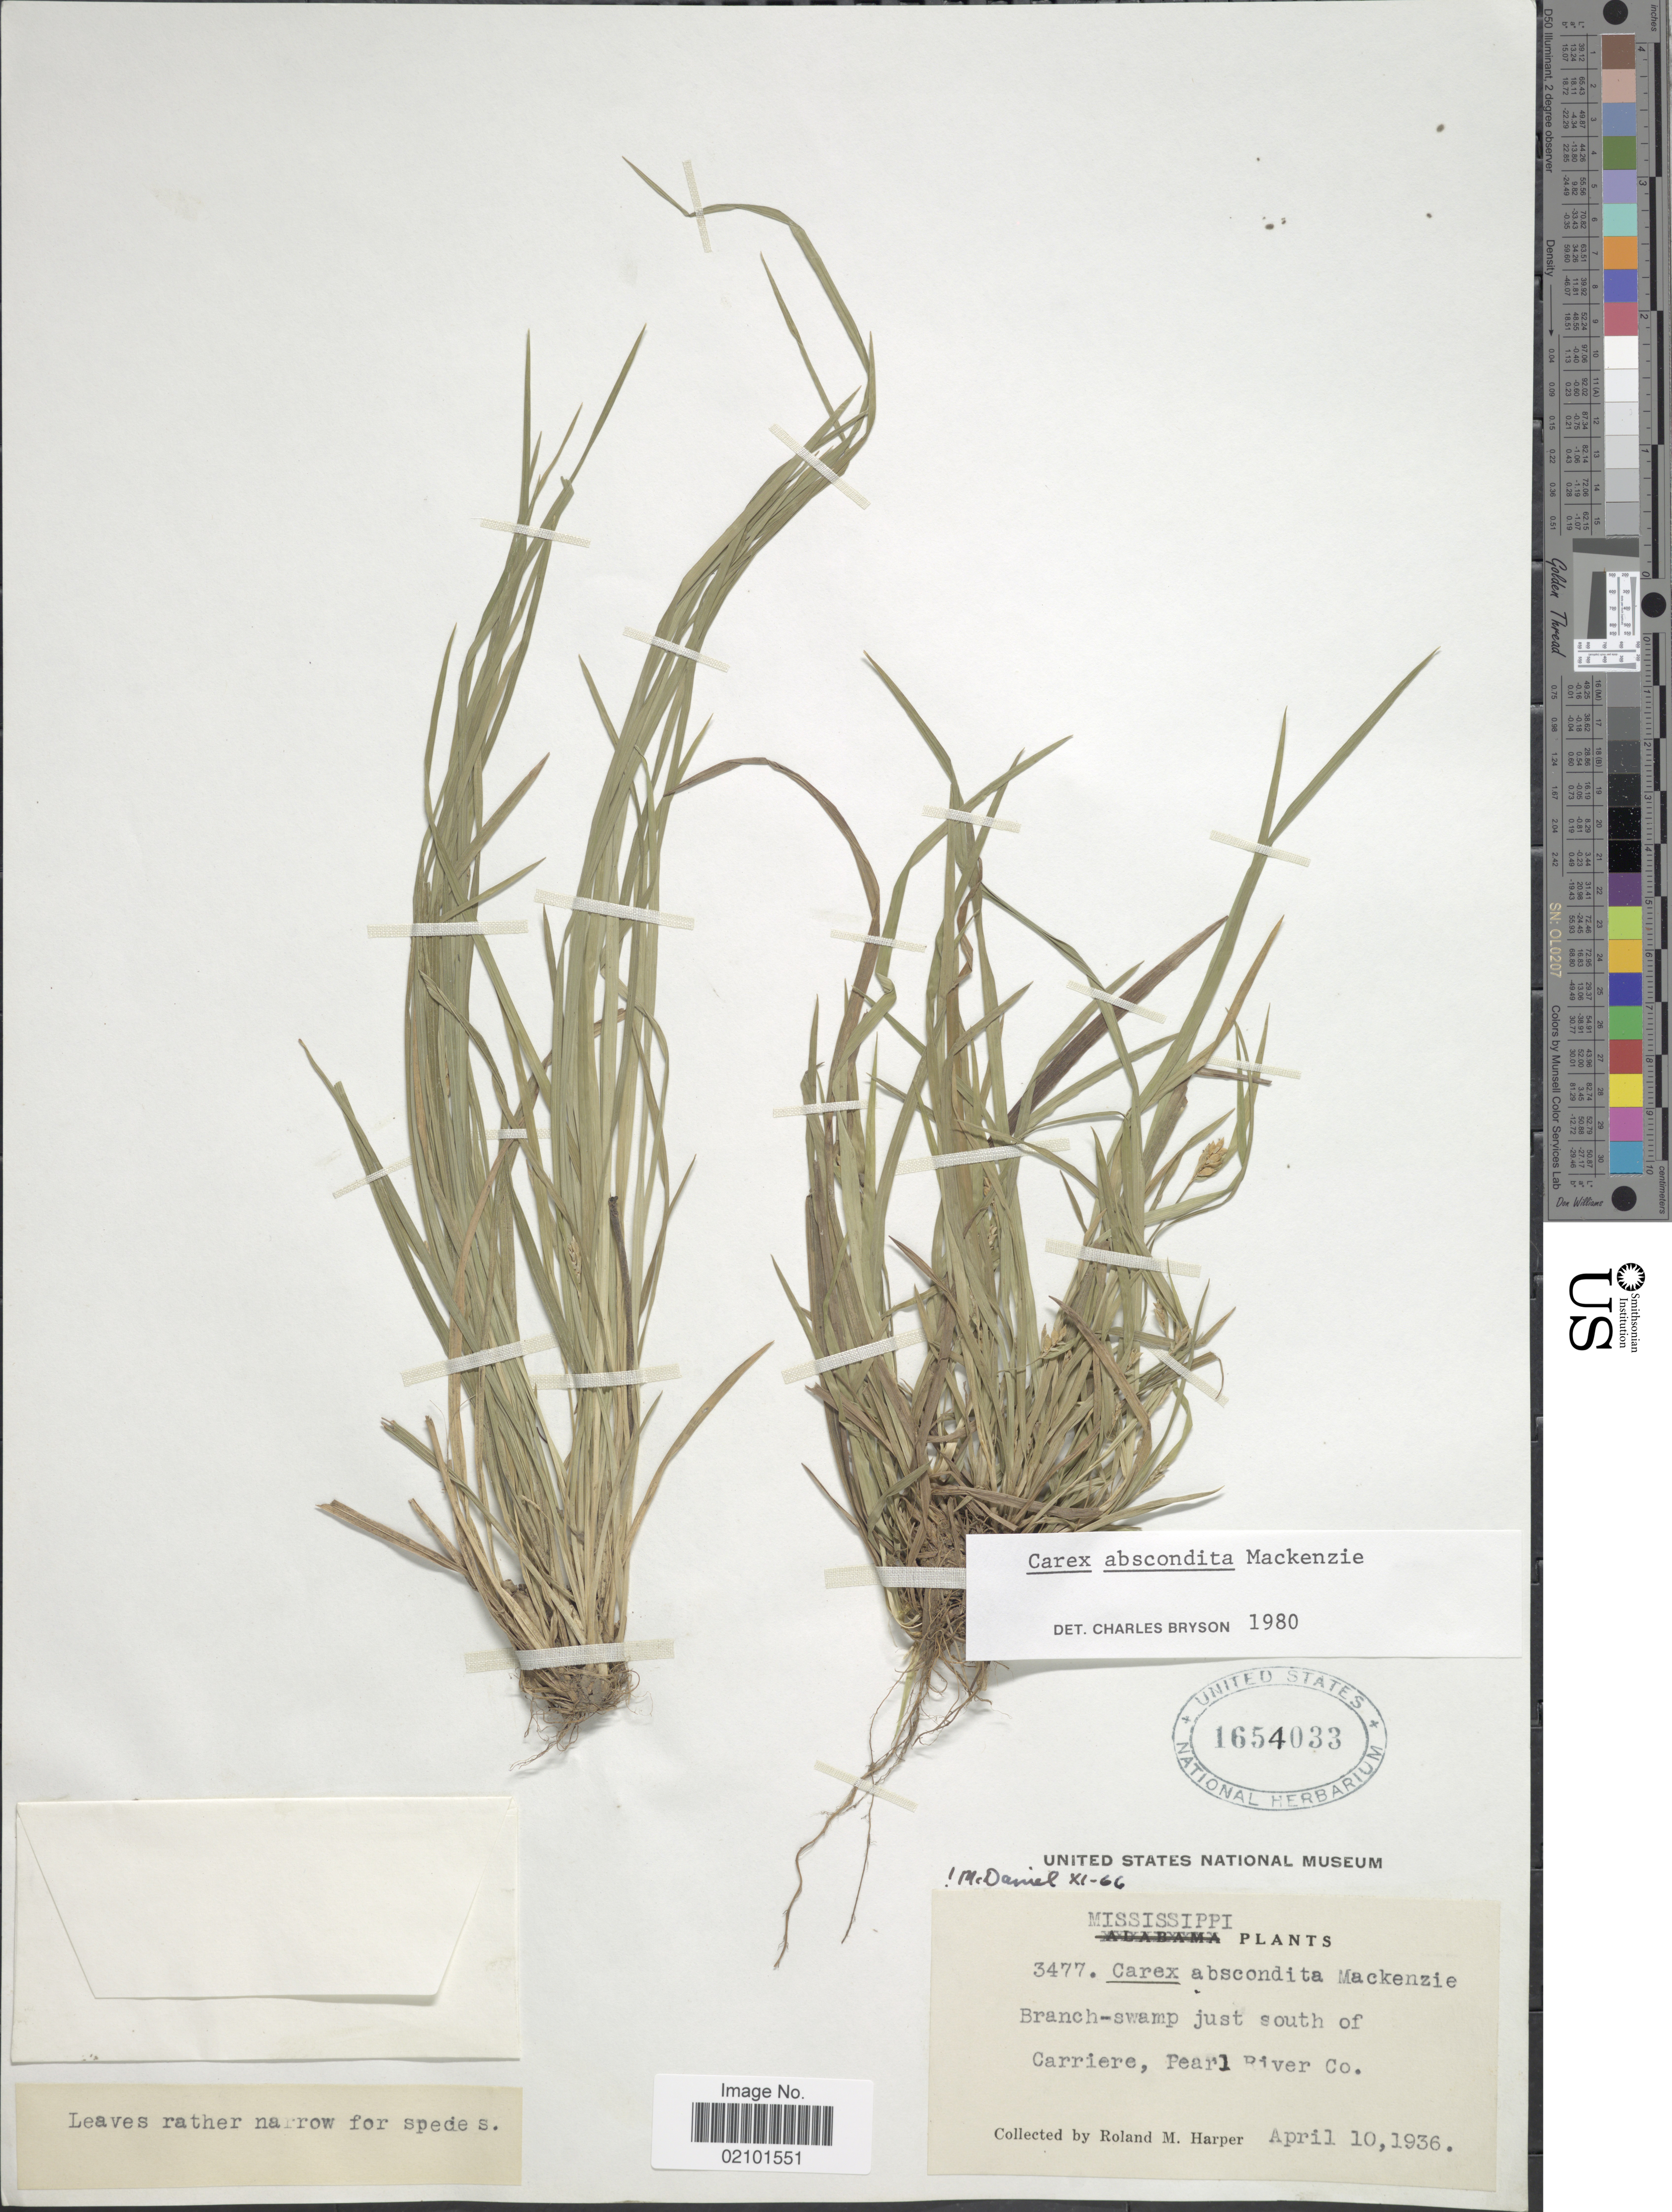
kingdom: Plantae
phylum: Tracheophyta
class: Liliopsida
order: Poales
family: Cyperaceae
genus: Carex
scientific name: Carex abscondita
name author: Mack.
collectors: R. M. Harper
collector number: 3477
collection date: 1936-04-10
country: United States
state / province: Mississippi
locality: Branch-swamp just south of Carriere, Pearl River Coo.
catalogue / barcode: US 1654033